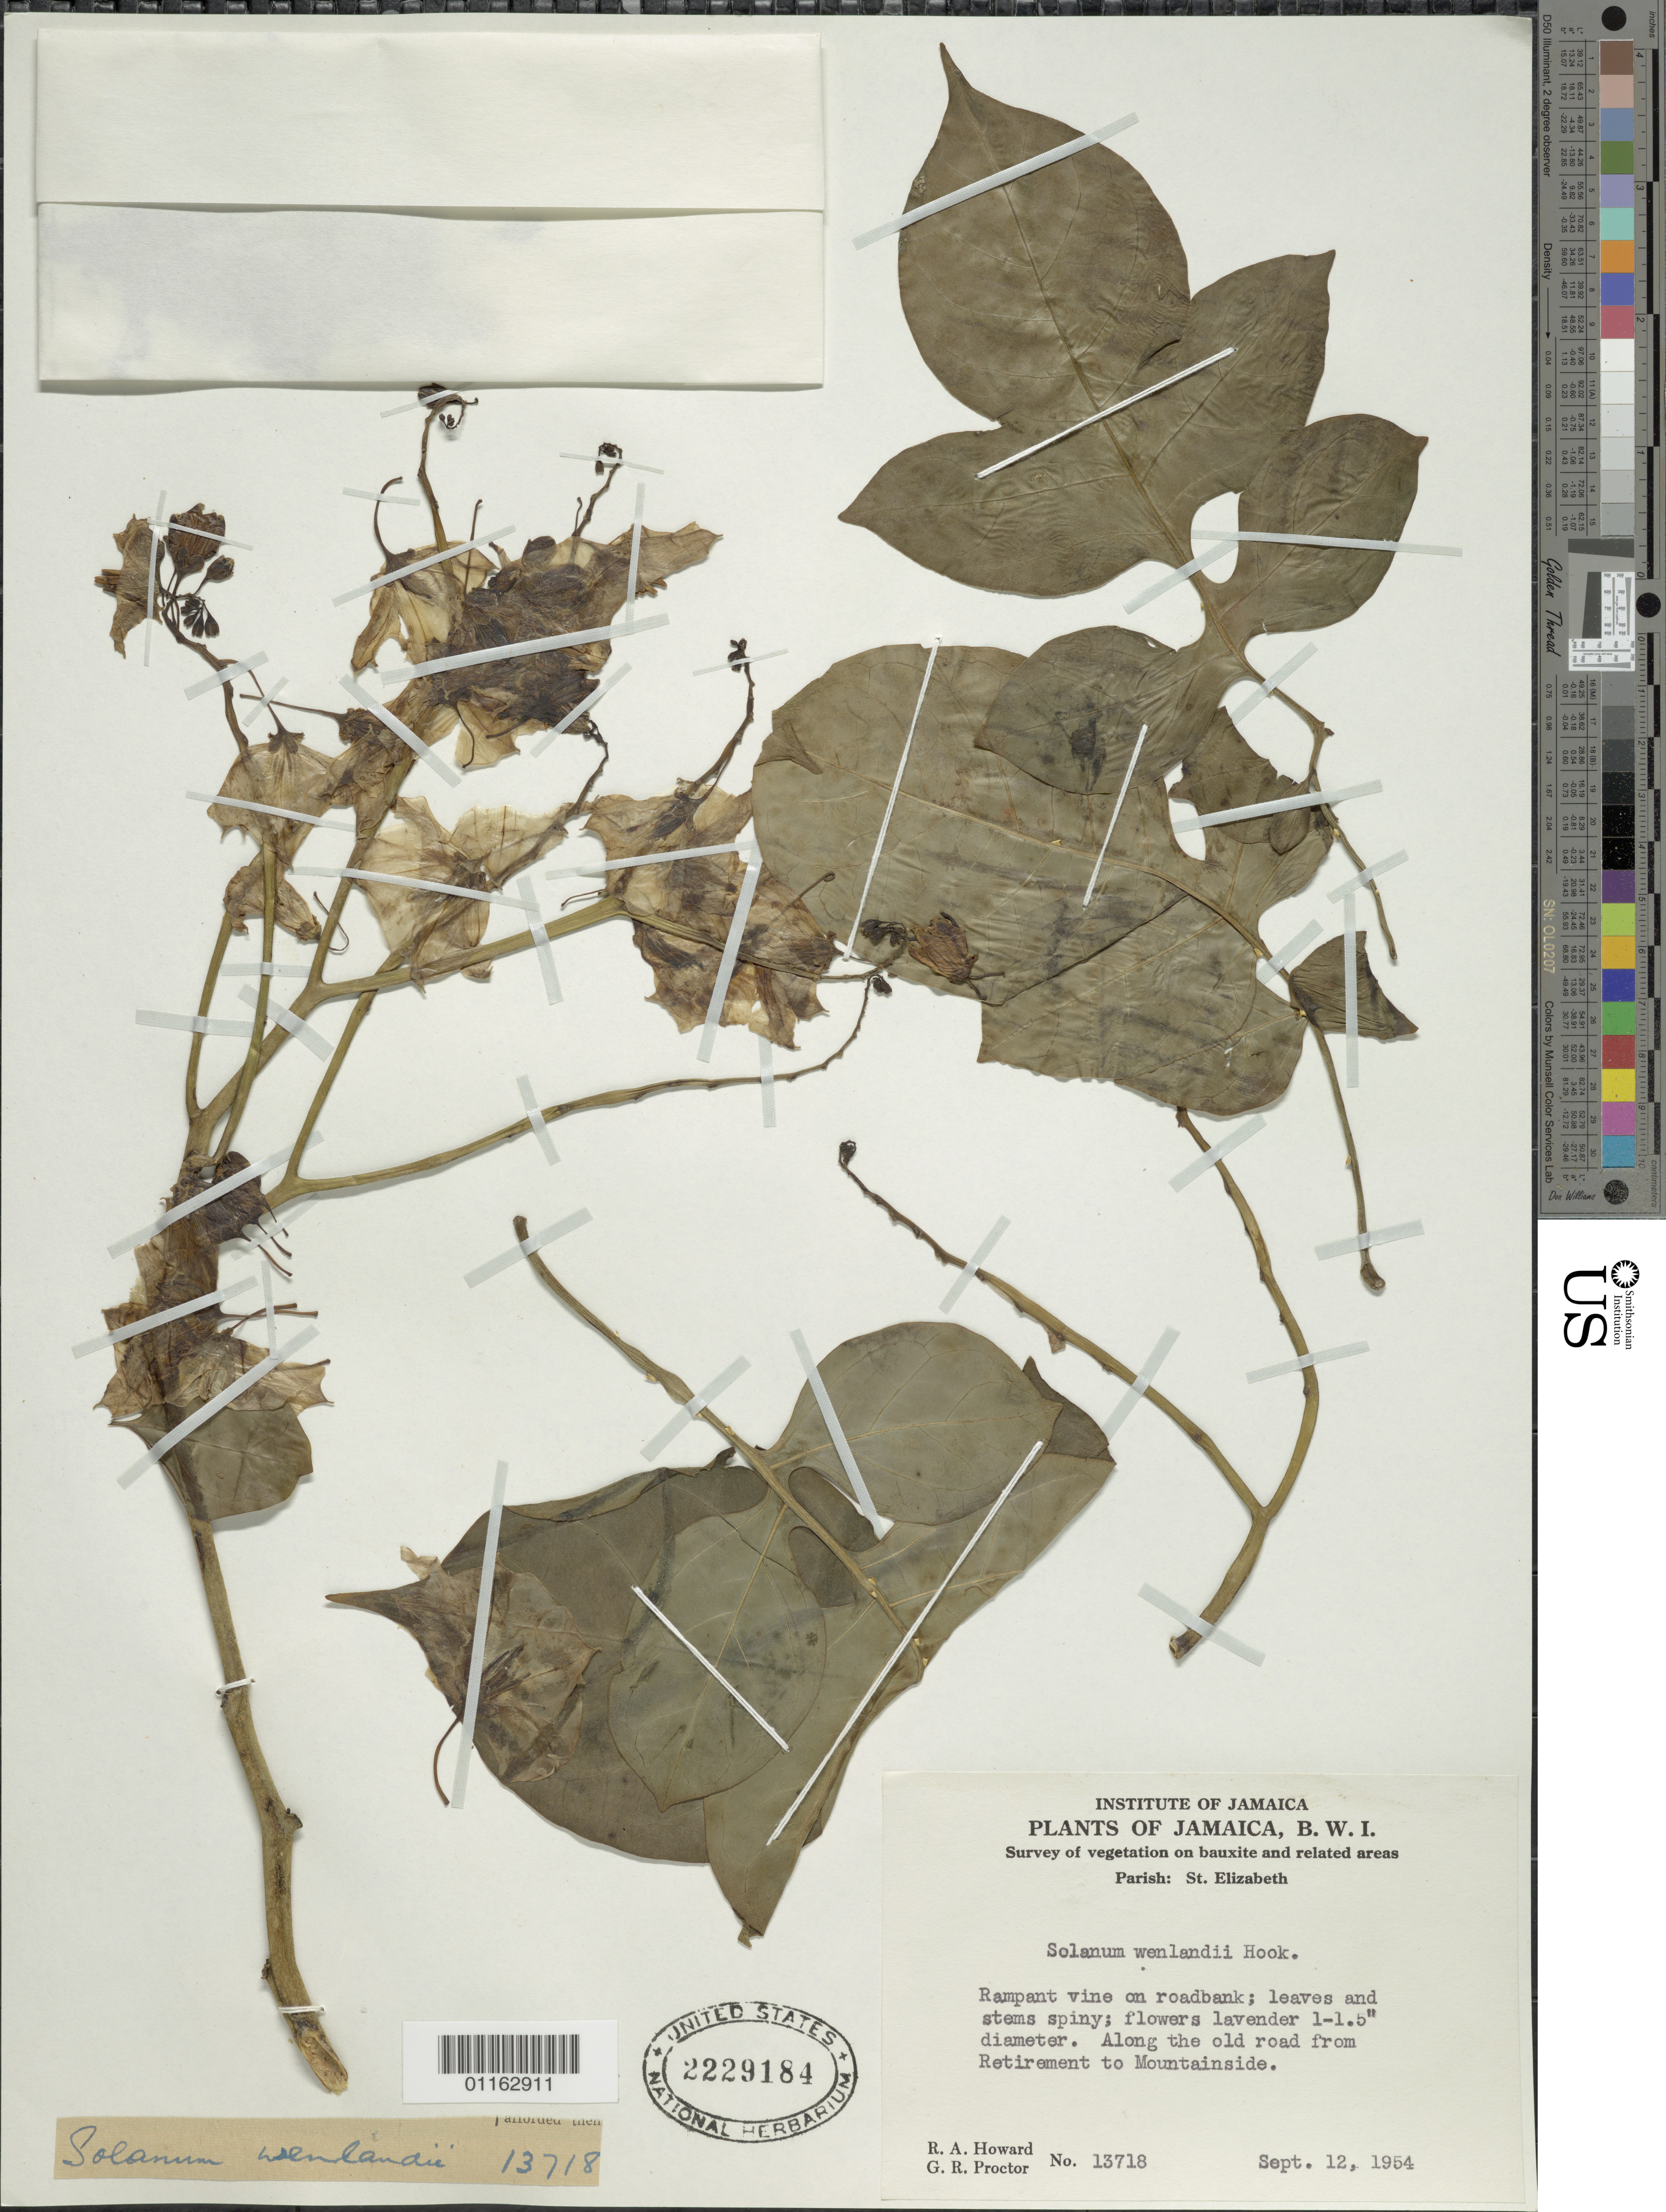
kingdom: Plantae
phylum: Tracheophyta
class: Magnoliopsida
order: Solanales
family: Solanaceae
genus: Solanum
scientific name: Solanum wendlandii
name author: Hook. f.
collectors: R. A. Howard & G. R. Proctor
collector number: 13718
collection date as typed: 12 Sep 1954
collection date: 1954-09-12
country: Jamaica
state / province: Saint Elizabeth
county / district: Retirement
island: Jamaica I.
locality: Pampant vine on roadbank along the old road from Retirement to Mountainside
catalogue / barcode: US 2229184